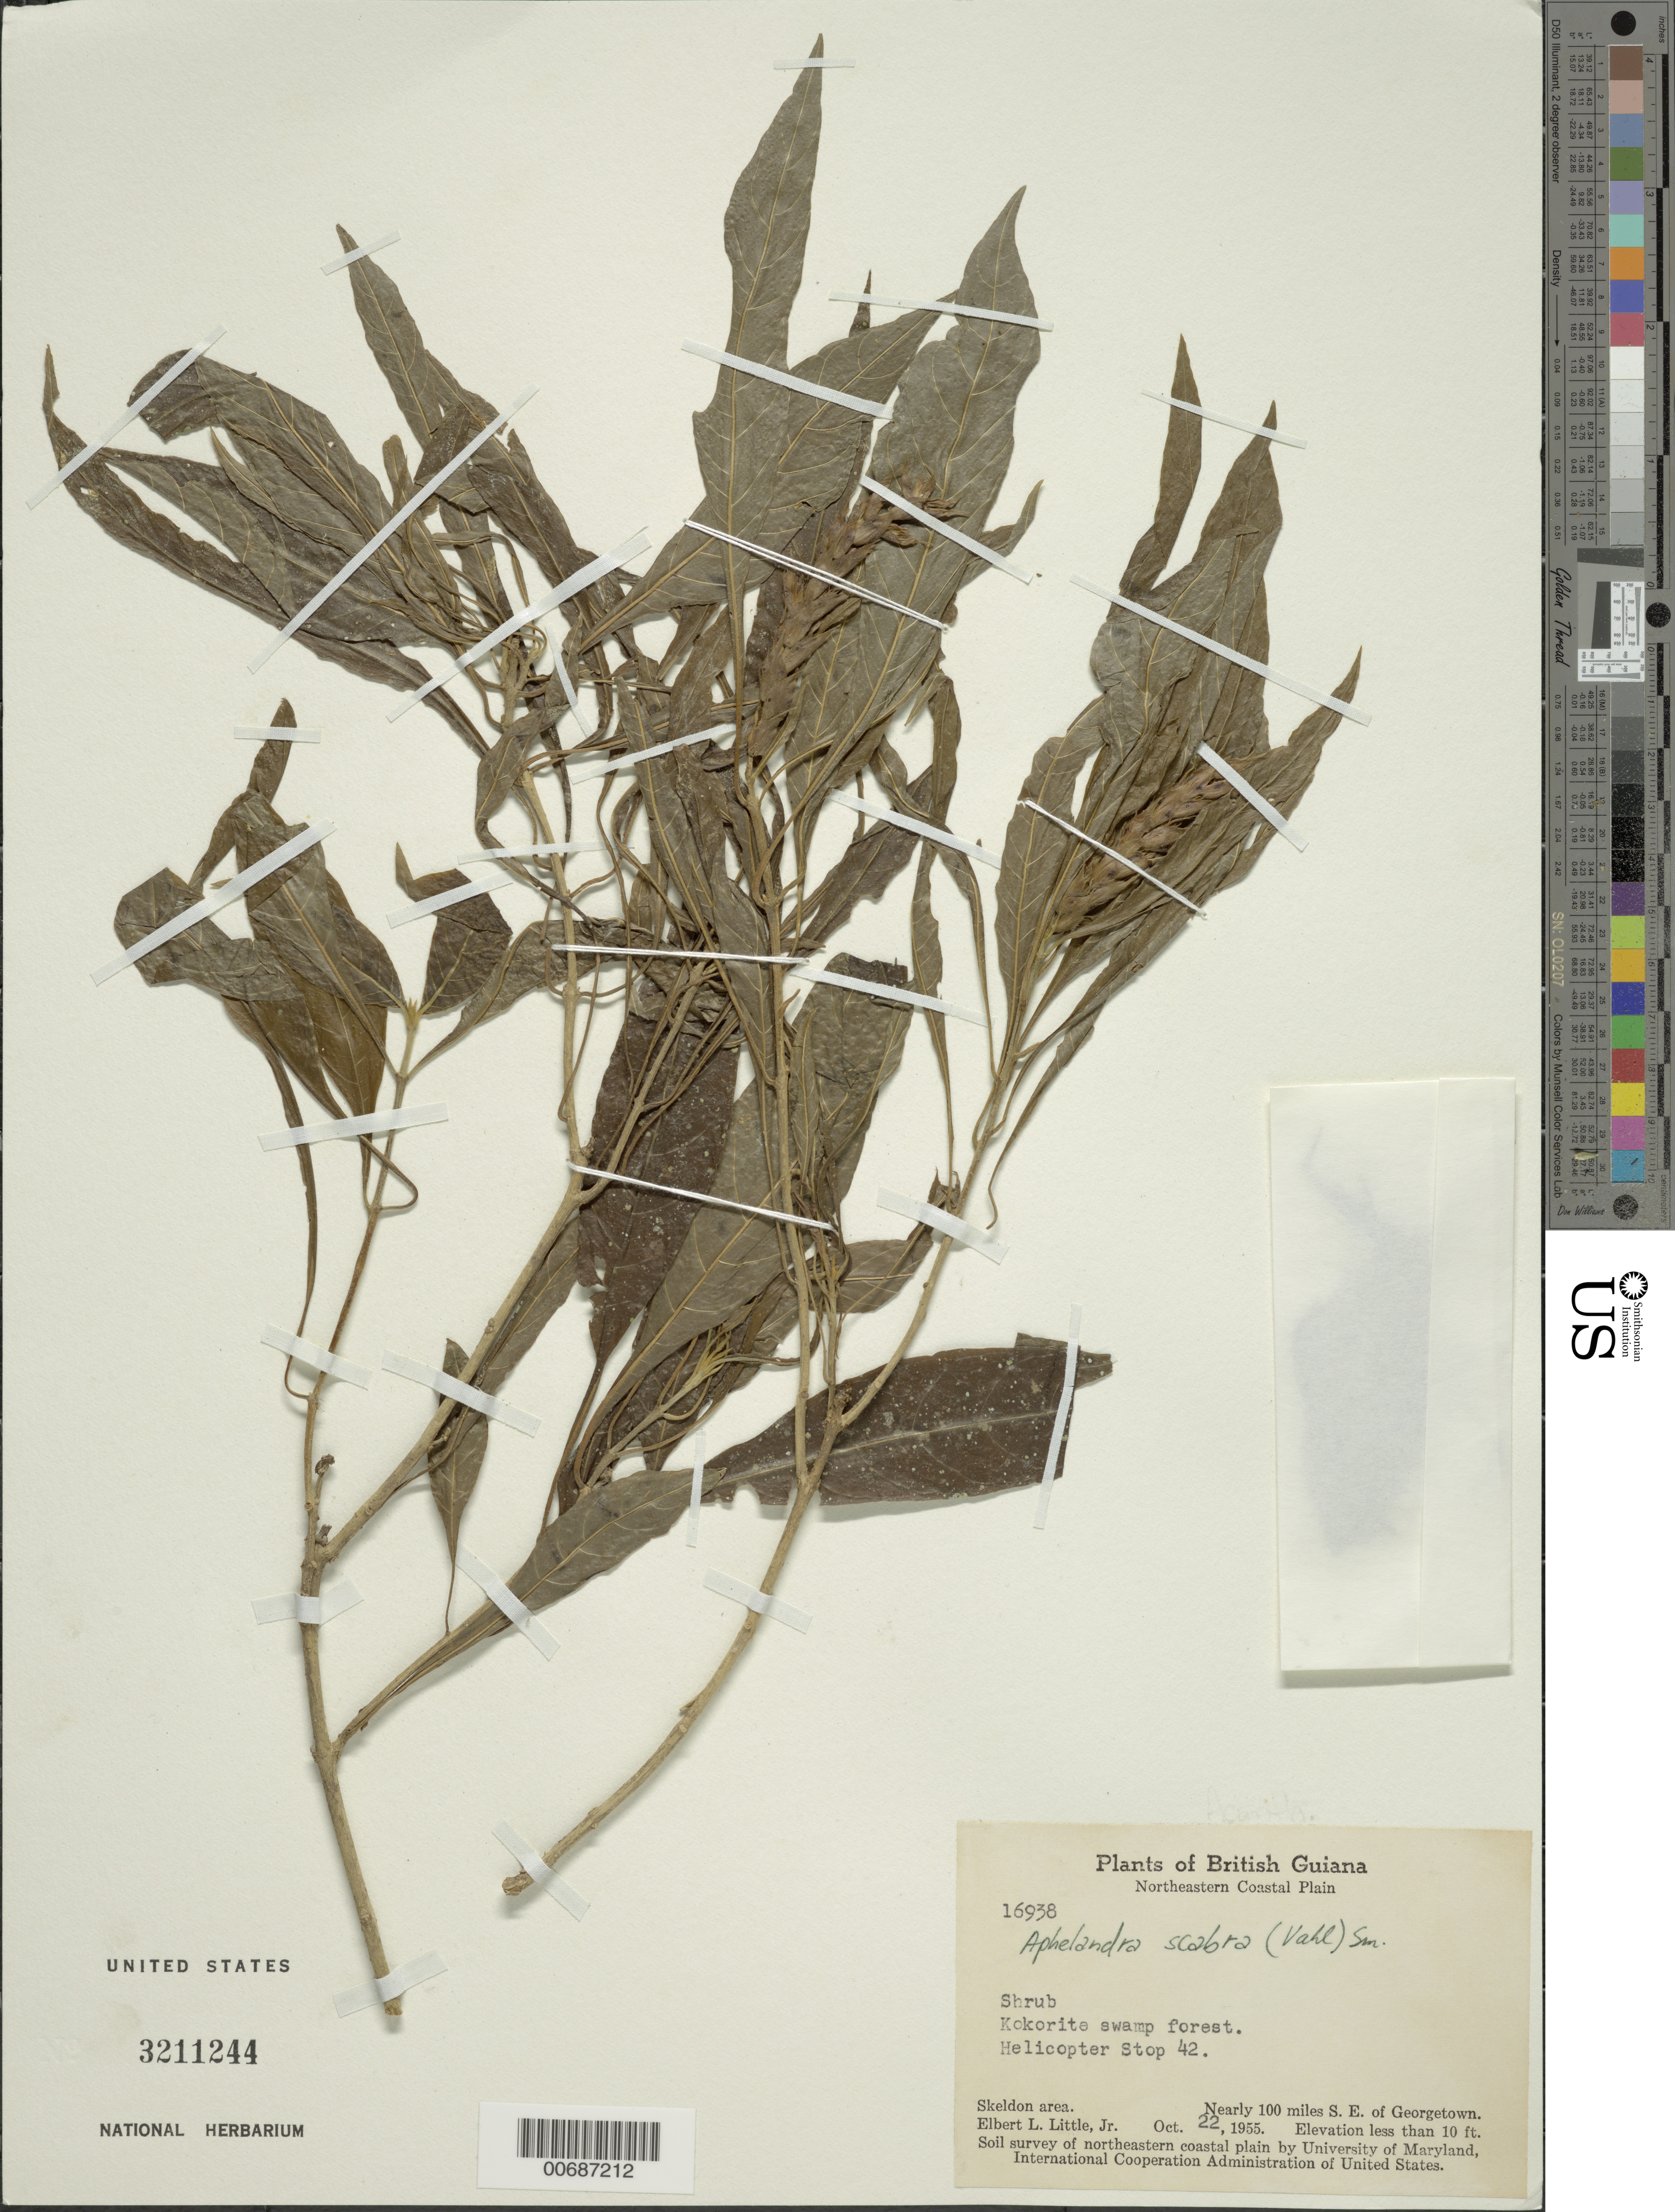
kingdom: Plantae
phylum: Tracheophyta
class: Magnoliopsida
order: Lamiales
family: Acanthaceae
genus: Aphelandra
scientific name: Aphelandra scabra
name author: (Vahl) Sm.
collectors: E. L. Little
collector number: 16938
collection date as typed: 22-Oct-55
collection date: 1955-10-22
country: Guyana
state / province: E. Berbice-Corentyne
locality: Skeldon area, ca. 100 miles SE of Georgetown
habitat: Kokorite swamp forest. Helicopte Stop 42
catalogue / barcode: US 3211244